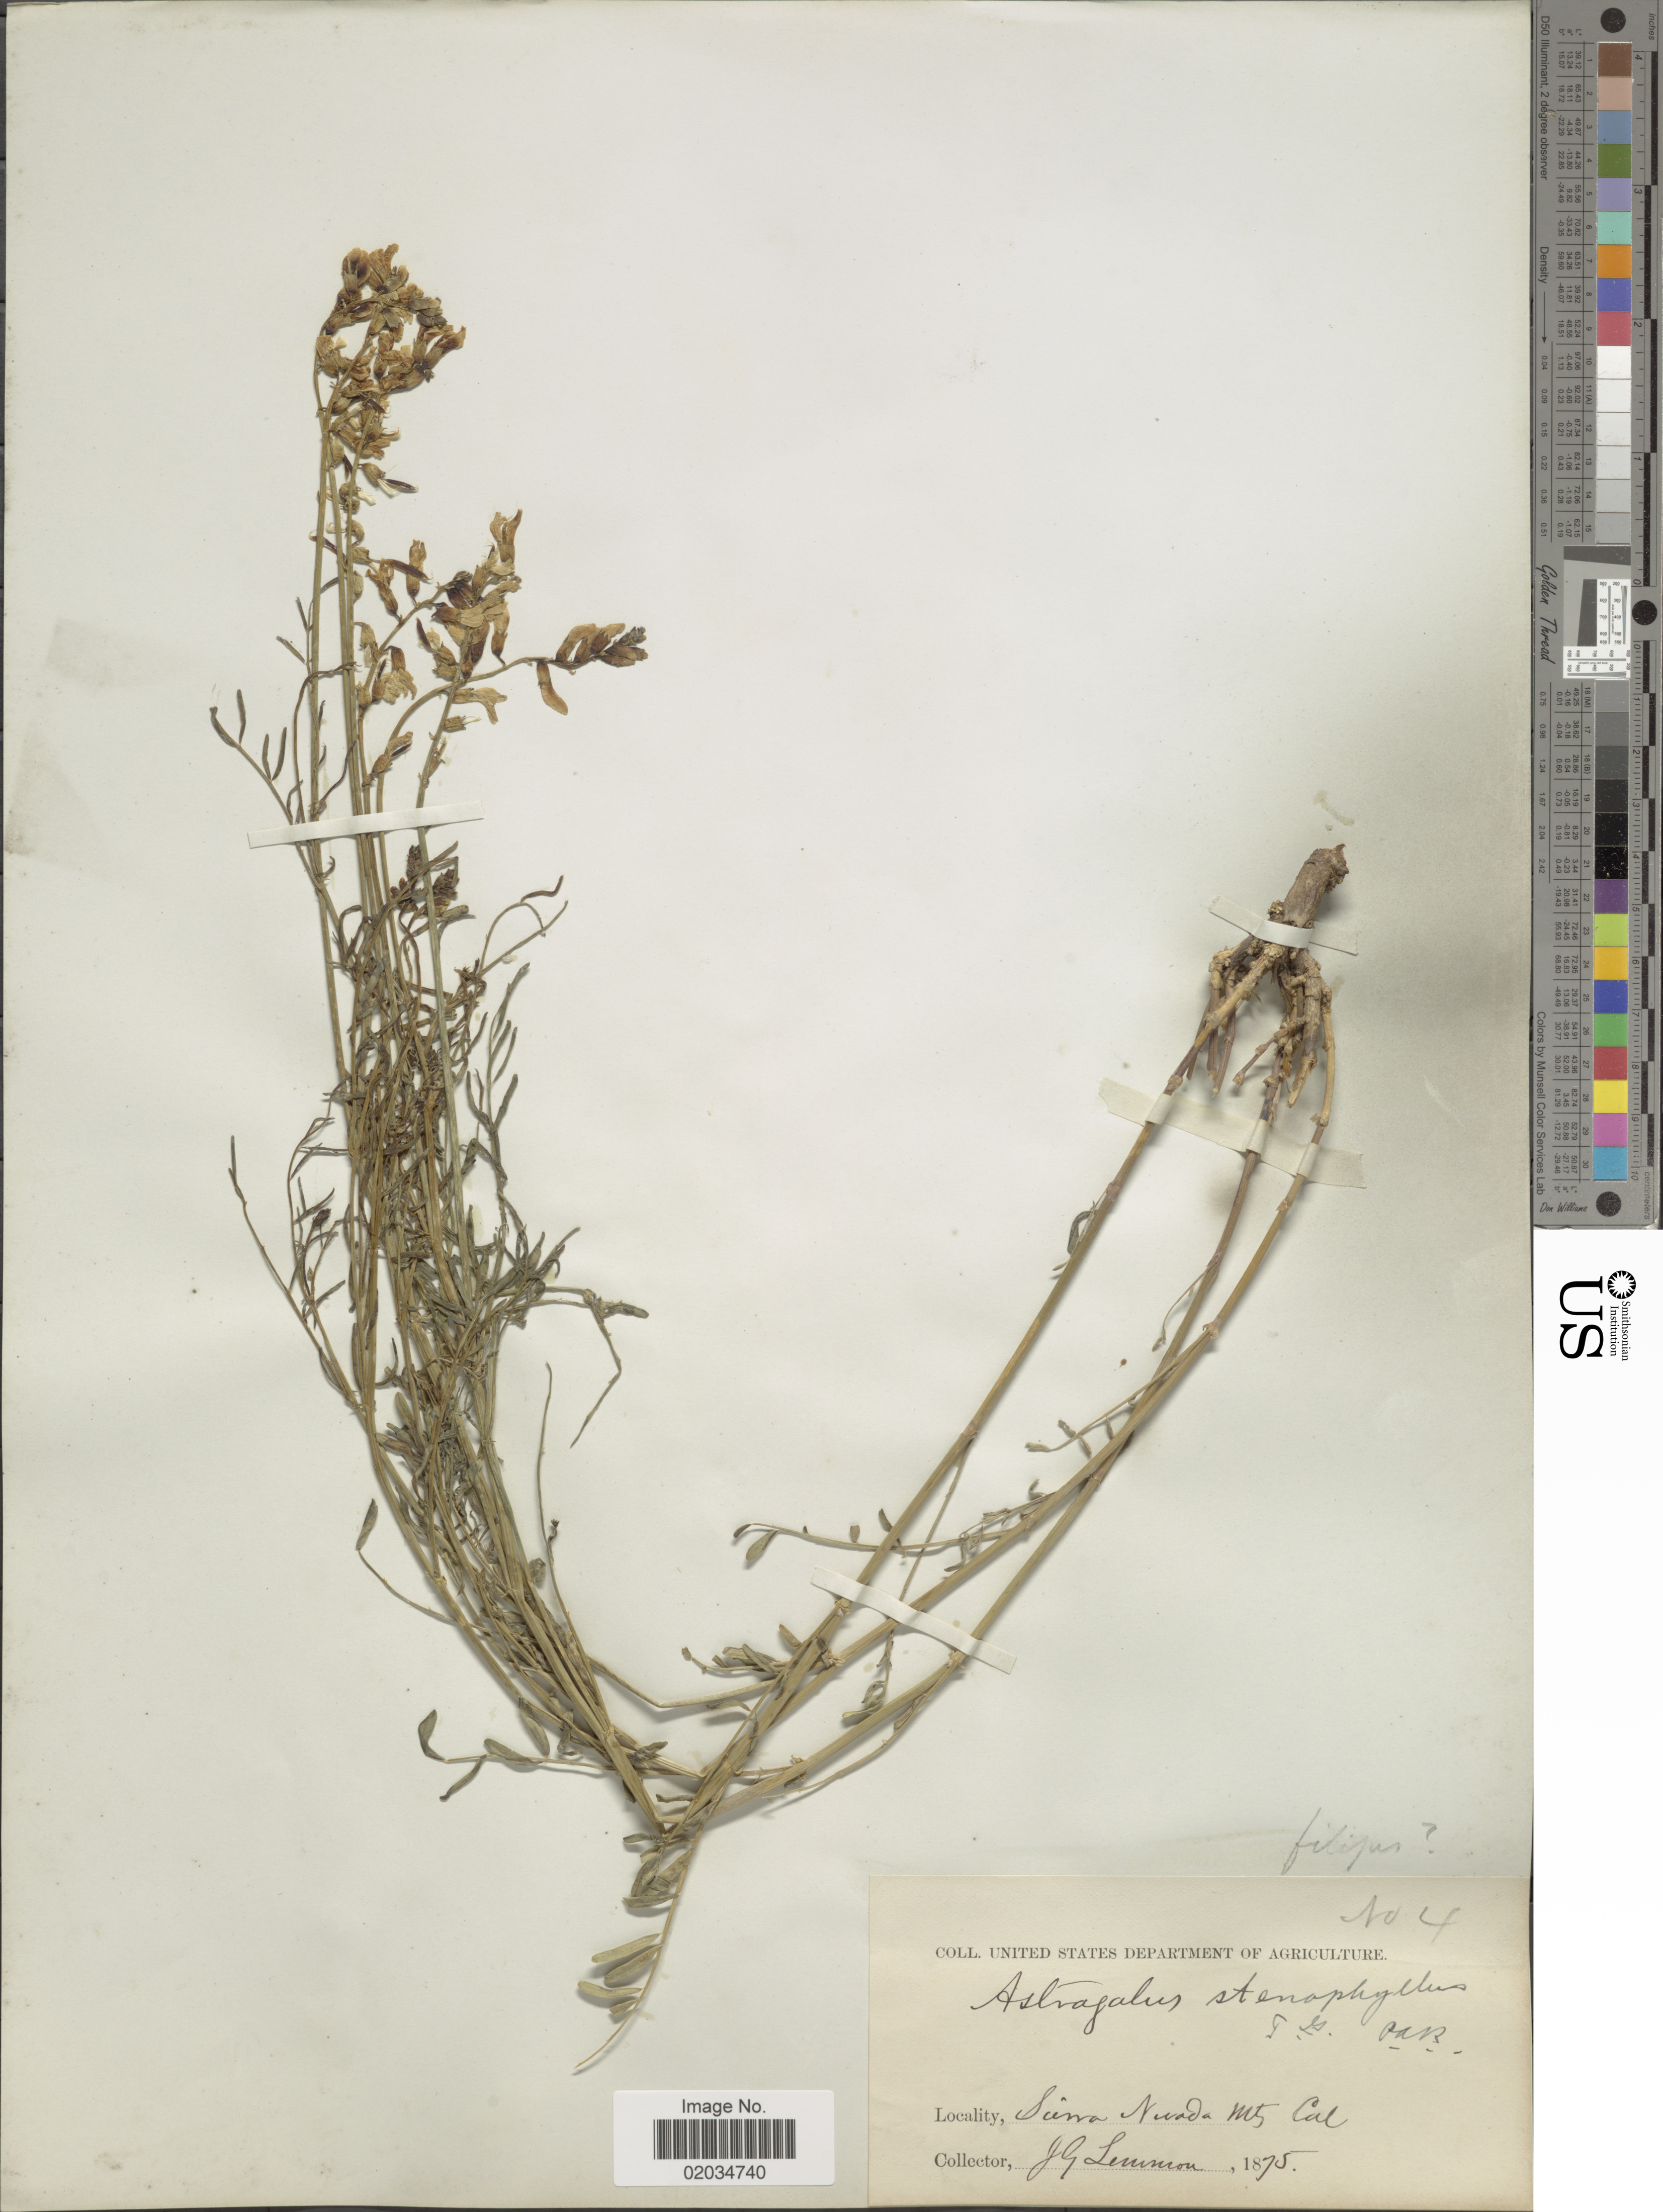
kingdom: Plantae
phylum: Tracheophyta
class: Magnoliopsida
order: Fabales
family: Fabaceae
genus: Astragalus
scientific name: Astragalus stenophyllus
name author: Torr. & A. Gray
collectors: J. Lemmon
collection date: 1875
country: United States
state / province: California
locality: Sierra Nevada Mts.